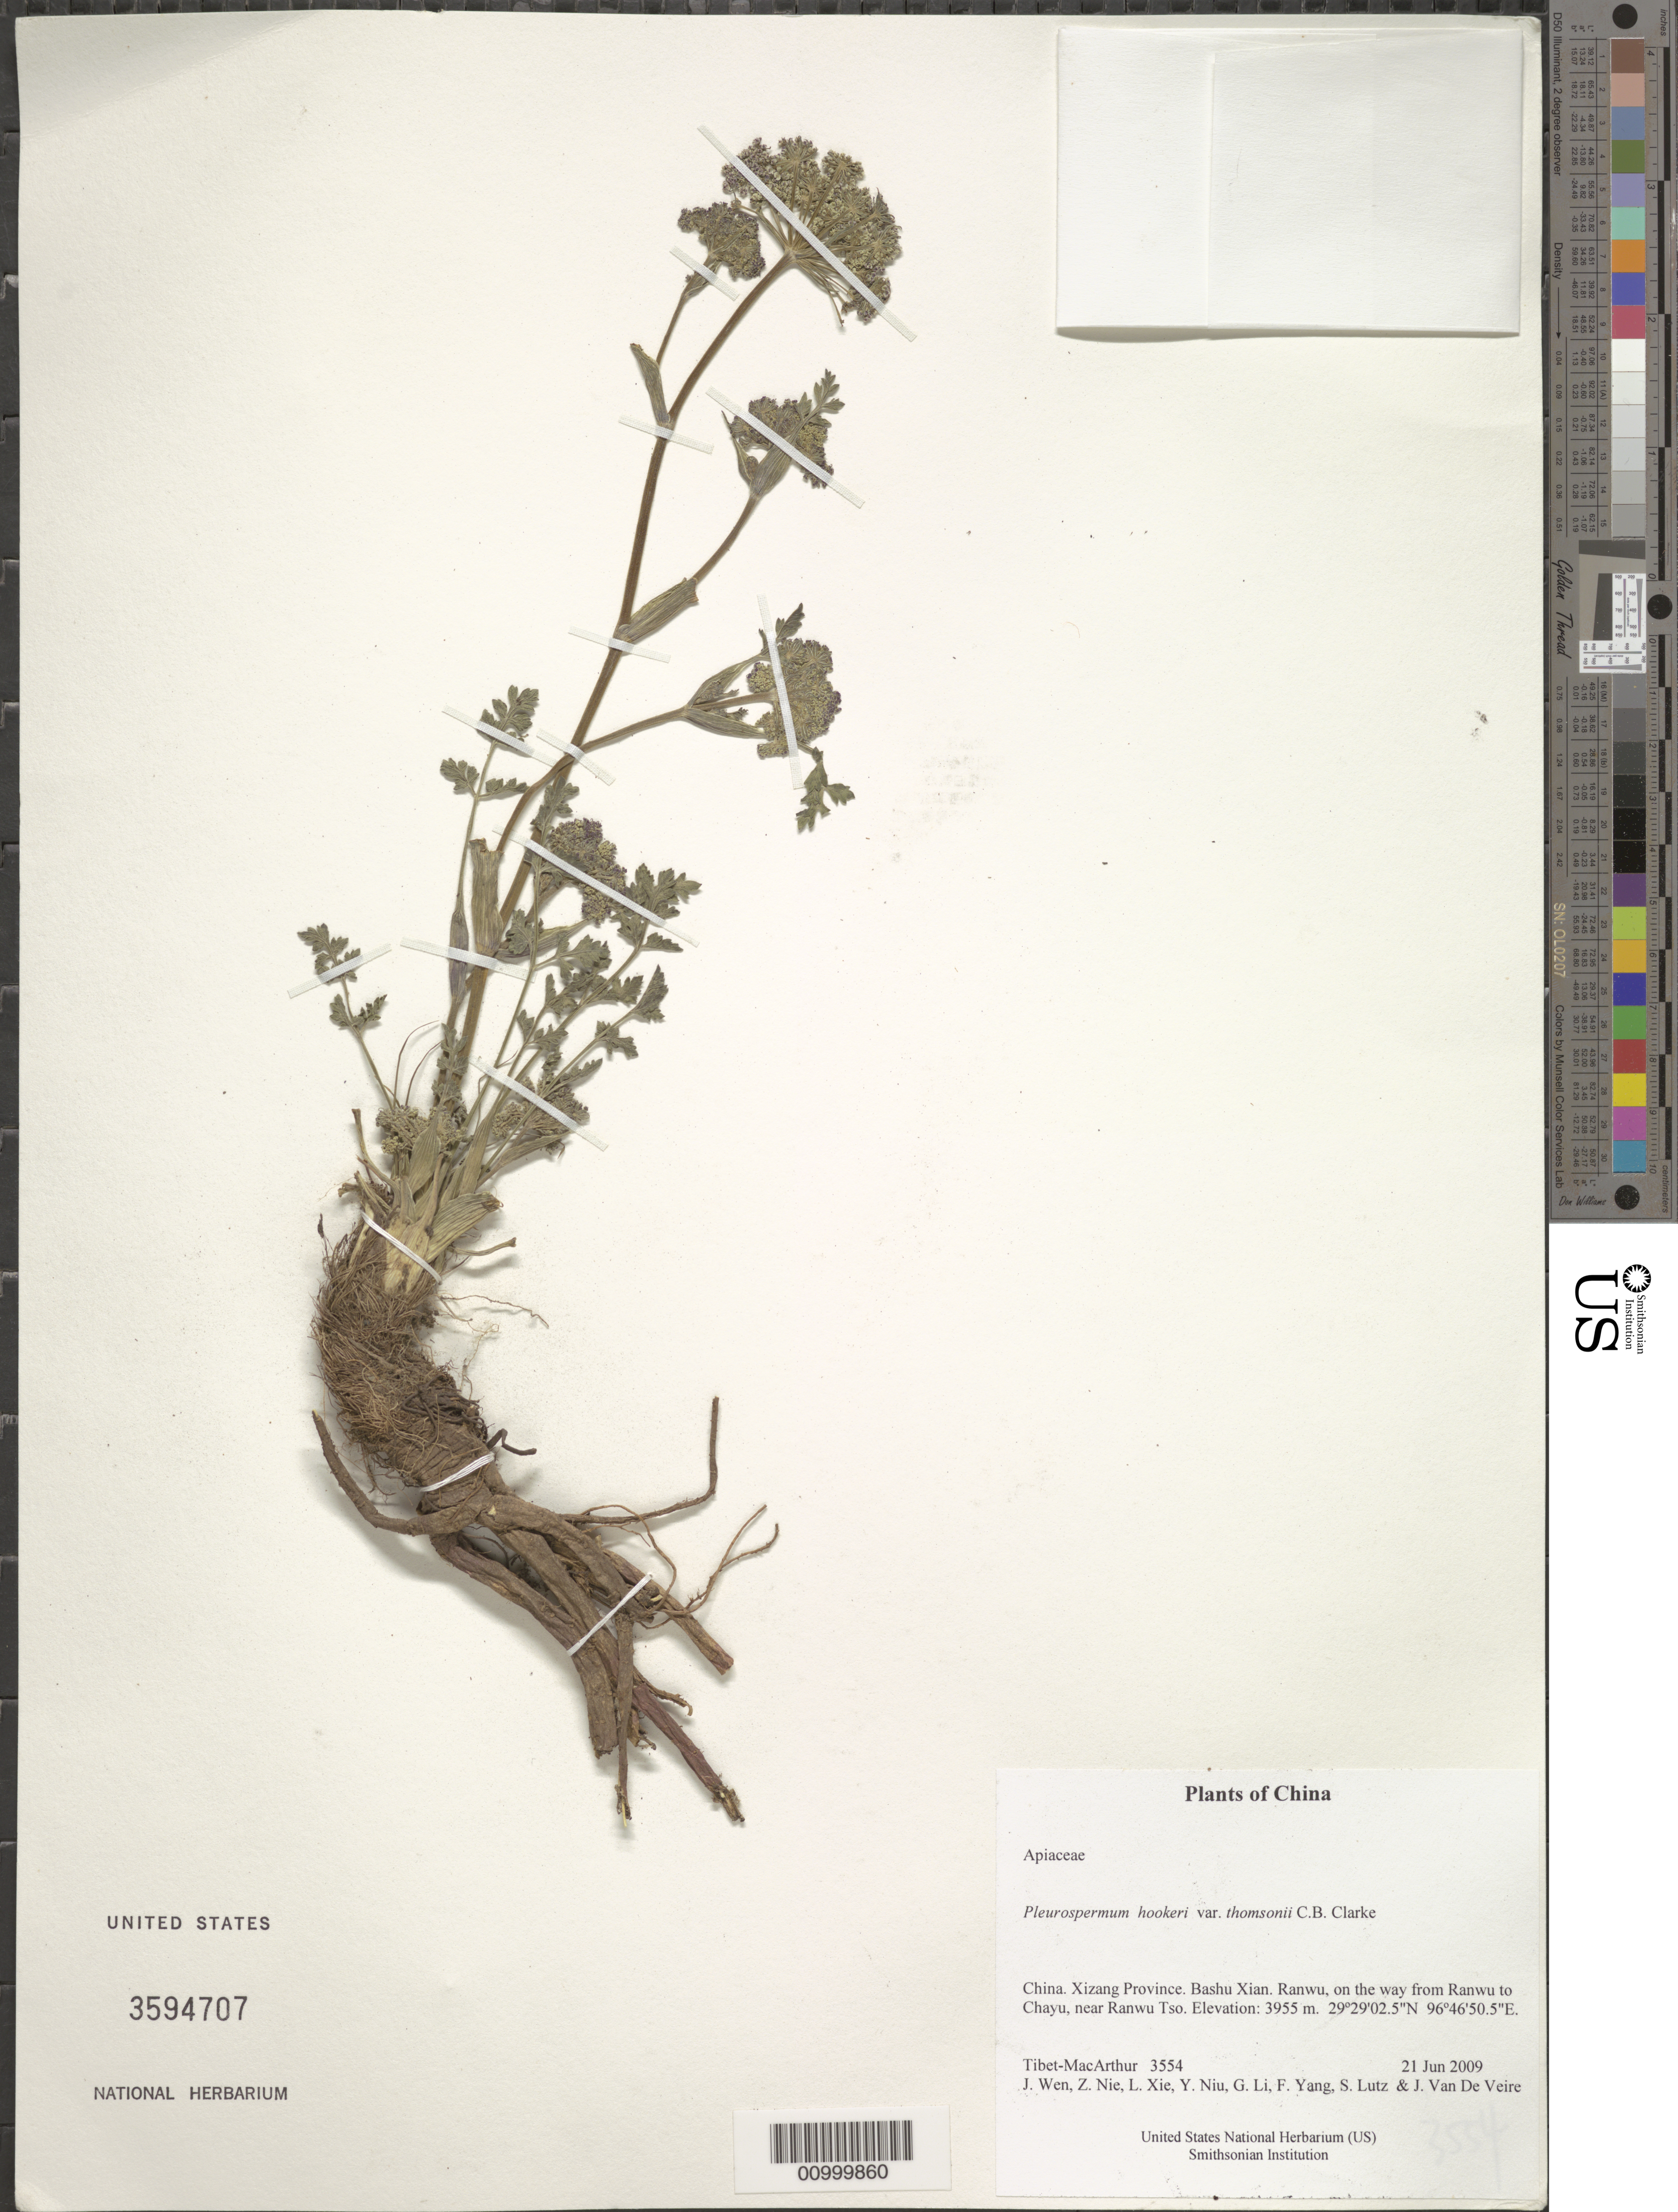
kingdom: Plantae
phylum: Tracheophyta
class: Magnoliopsida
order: Apiales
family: Apiaceae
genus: Pleurospermum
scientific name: Pleurospermum hookeri var. thomsonii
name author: C.B. Clarke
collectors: Tibet-MacArthur, J. Wen, Z. Nie, L. Xie, Y. Niu, G. Li, F. Yang, S. Lutz & J. Van De Veire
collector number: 3554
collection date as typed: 21 Jun 2009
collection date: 2009-06-21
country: China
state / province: Xizang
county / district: Bashu Xian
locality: Ranwu, on the way from Ranwu to Chayu, near Ranwu Tso.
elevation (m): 3955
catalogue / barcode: US 3594707